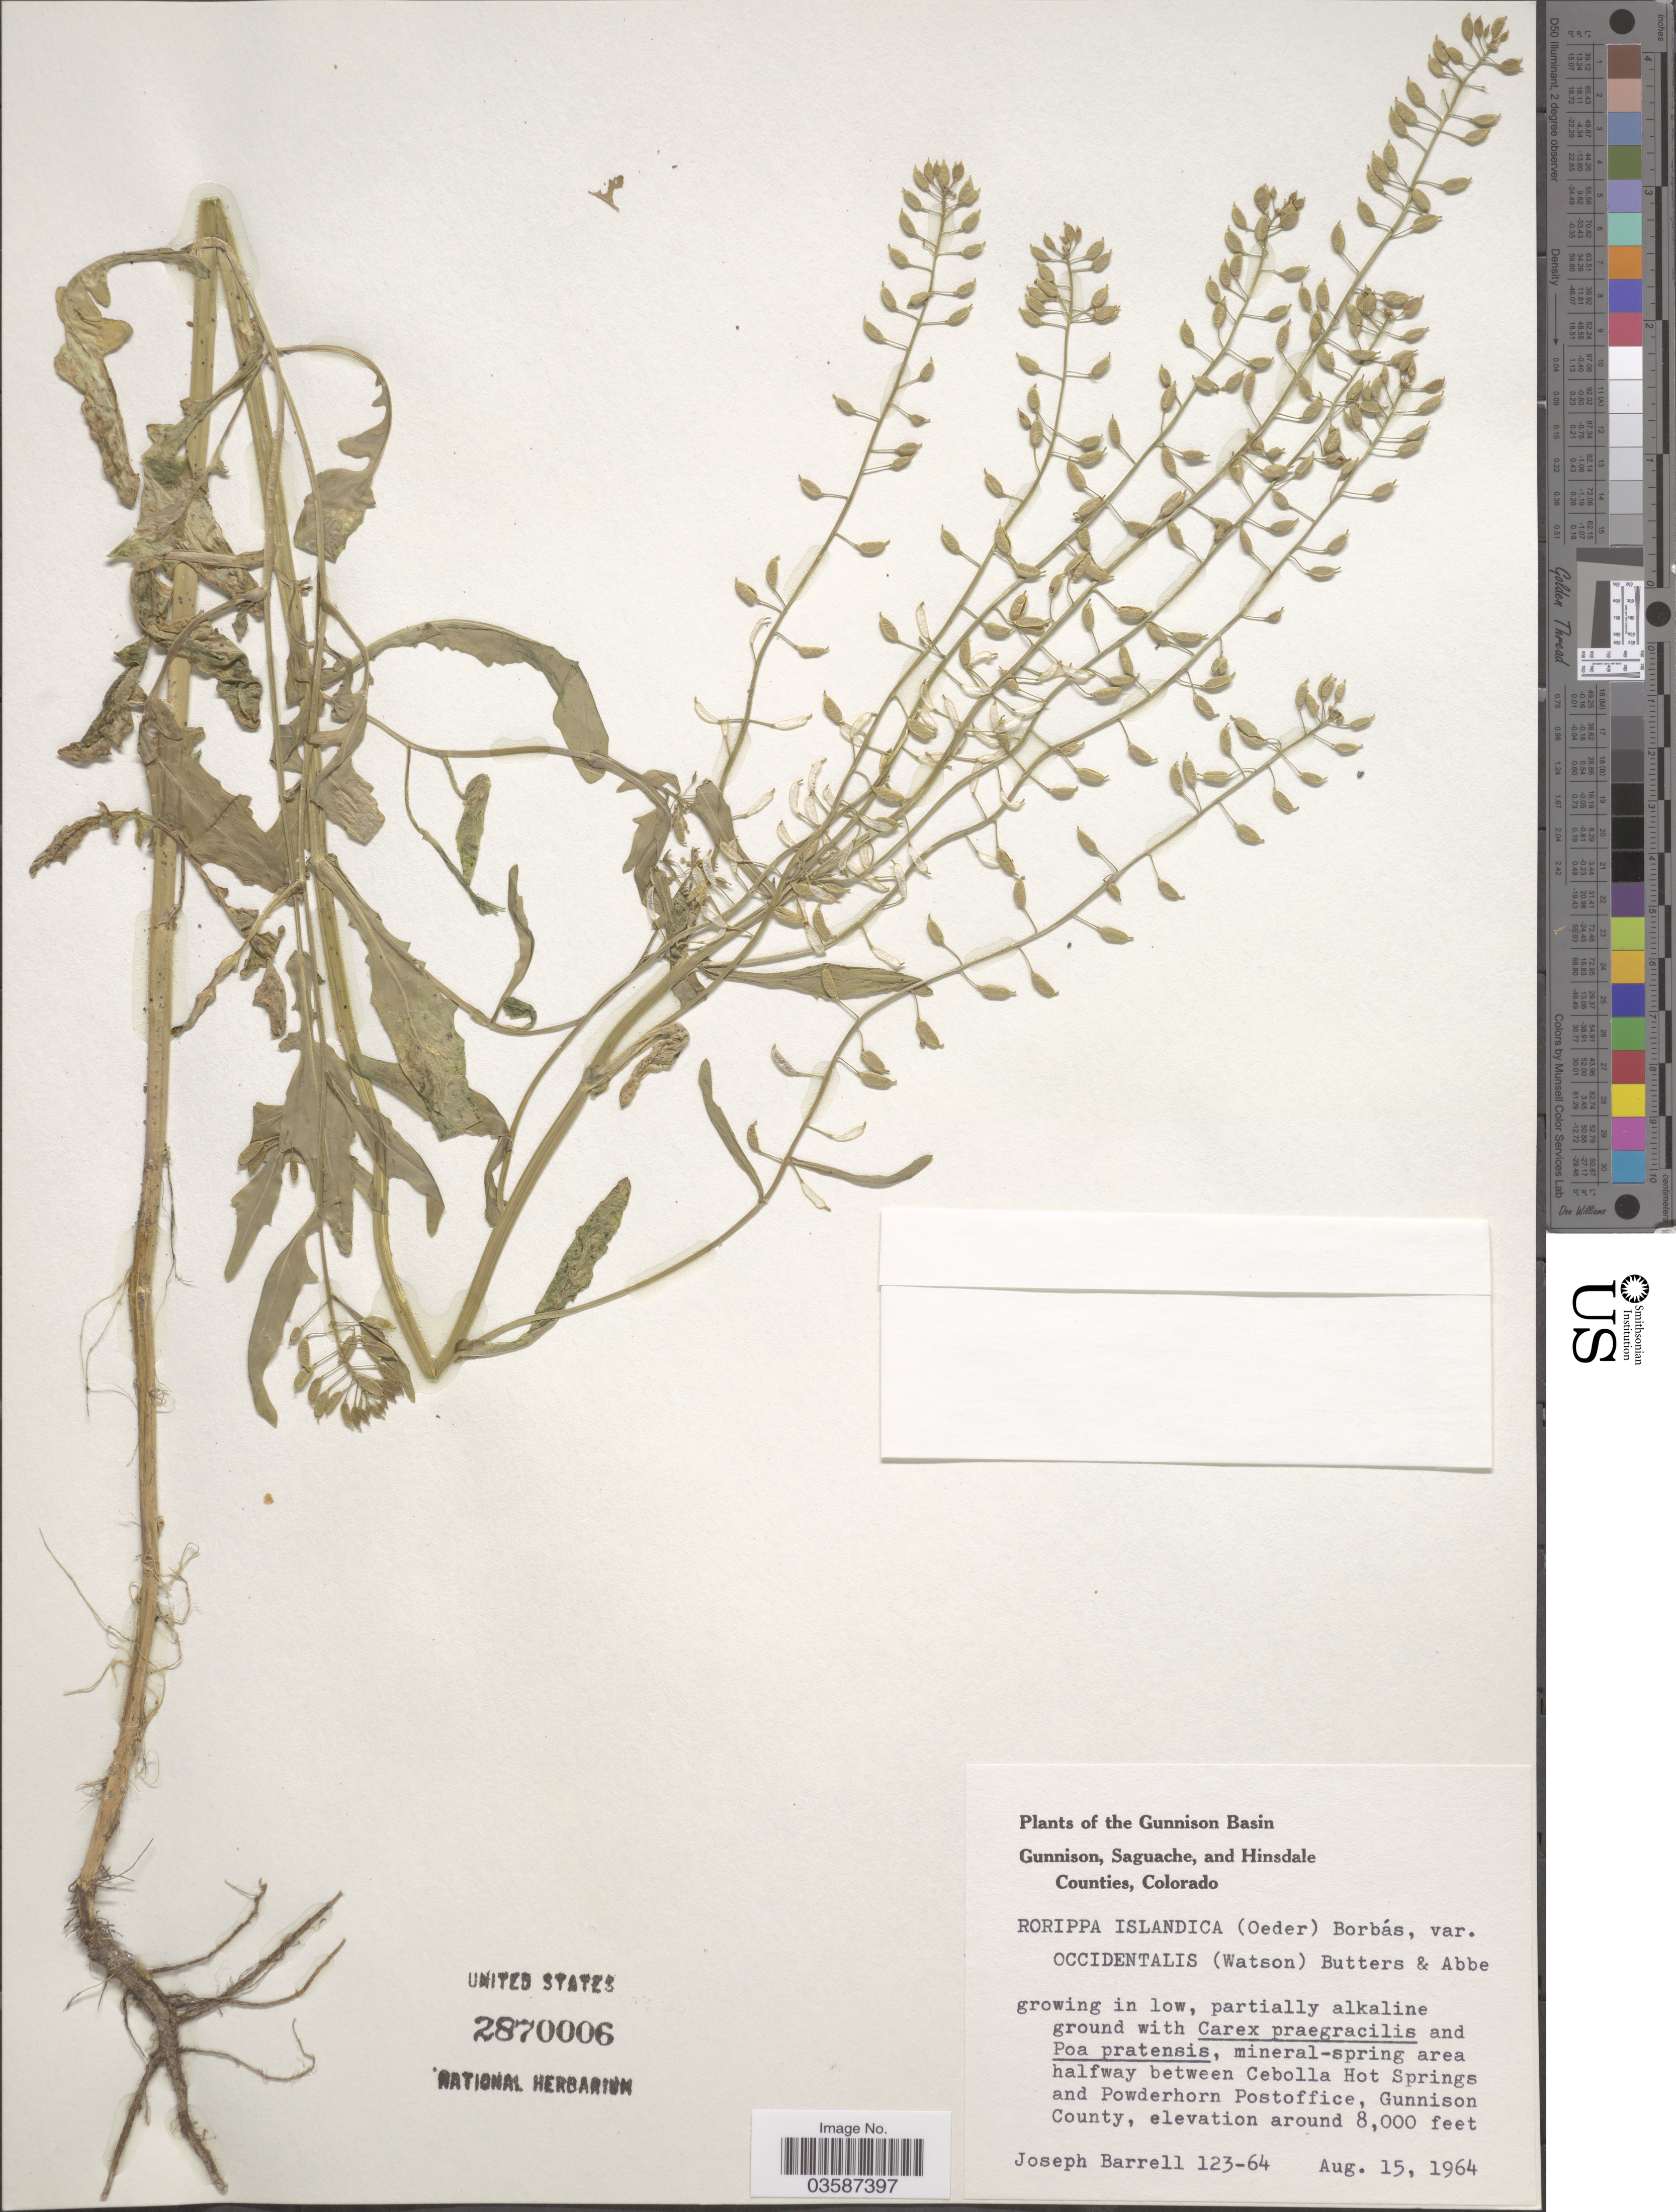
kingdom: Plantae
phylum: Tracheophyta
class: Magnoliopsida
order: Brassicales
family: Brassicaceae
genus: Rorippa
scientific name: Rorippa islandica var. occidentalis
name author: (S. Watson) Butters & Abbe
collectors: J. Barrell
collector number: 123-64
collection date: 1964-08-15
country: United States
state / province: Colorado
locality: The Gunnison Basin. Mineral-spring area halfway between Cebolla Hot Springs and Powderhorn Postoffice, Gunnison County.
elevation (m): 2438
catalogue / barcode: US 2870006